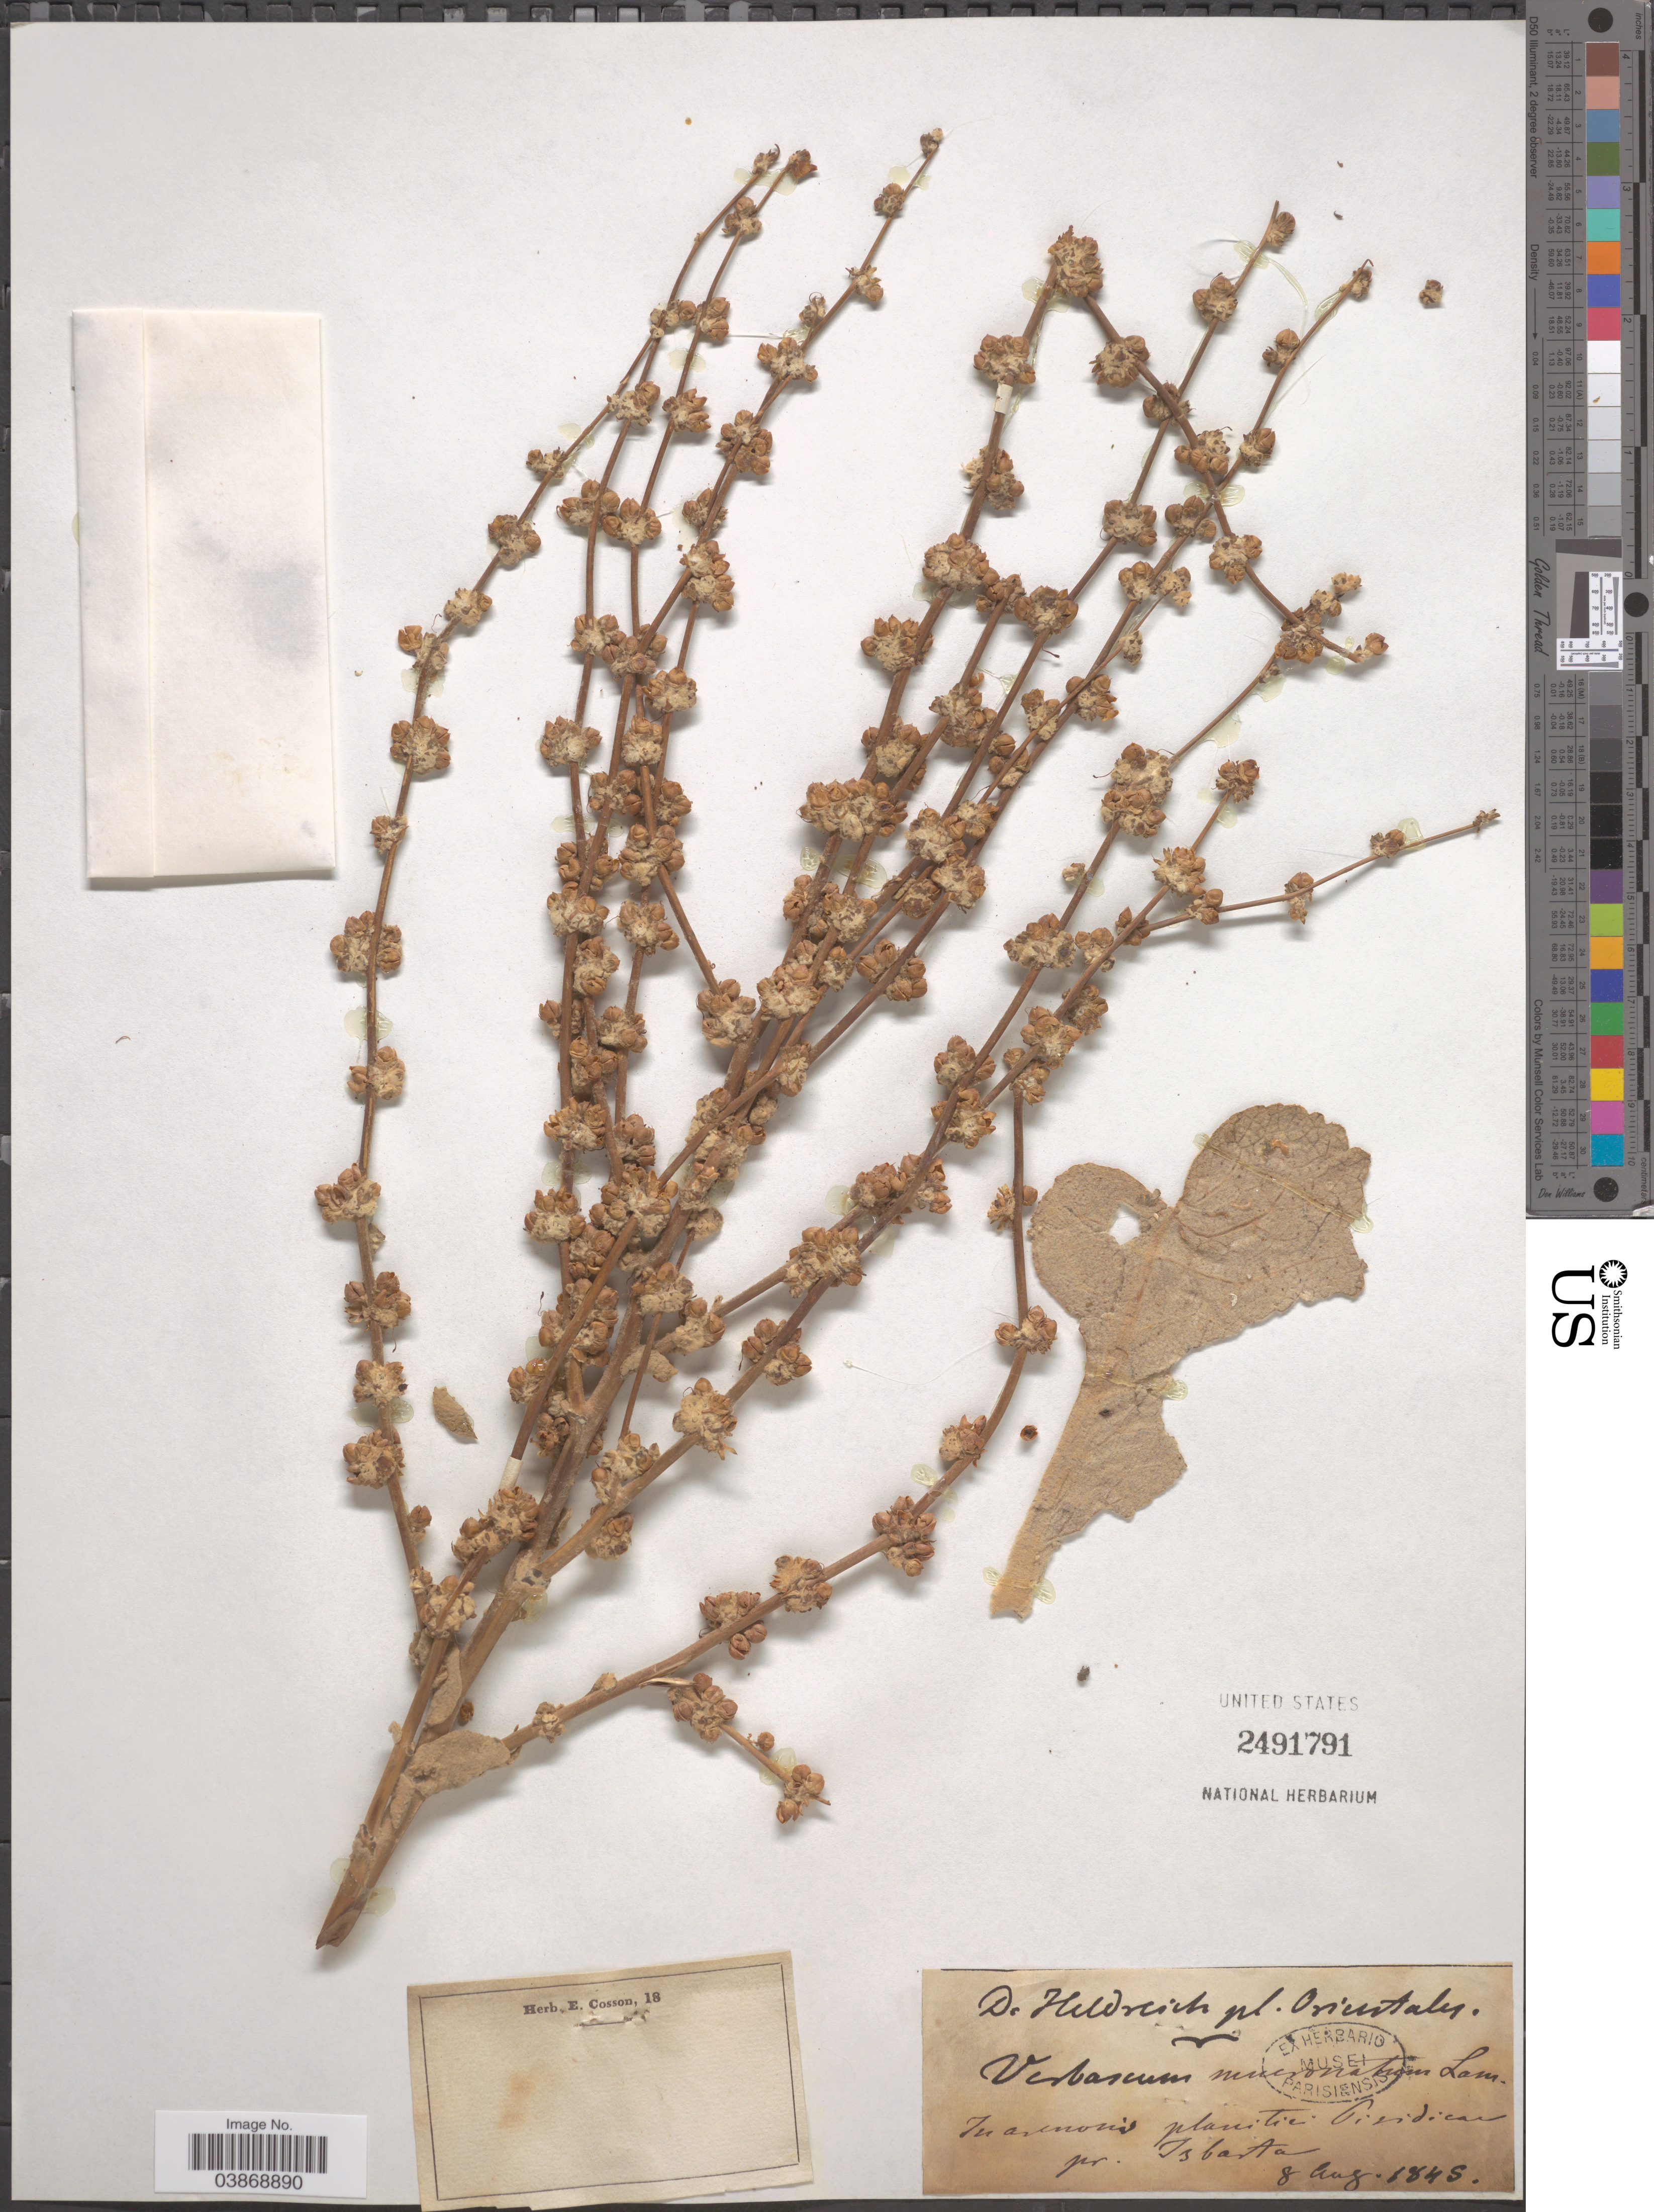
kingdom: Plantae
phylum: Tracheophyta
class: Magnoliopsida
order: Lamiales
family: Scrophulariaceae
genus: Verbascum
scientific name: Verbascum mucronatum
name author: Lam.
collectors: -. De Heldreich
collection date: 1845-08-08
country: Turkey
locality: In arenosis planitia Gividicar [interpreted] pr. Isbarta.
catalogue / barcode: US 2491791